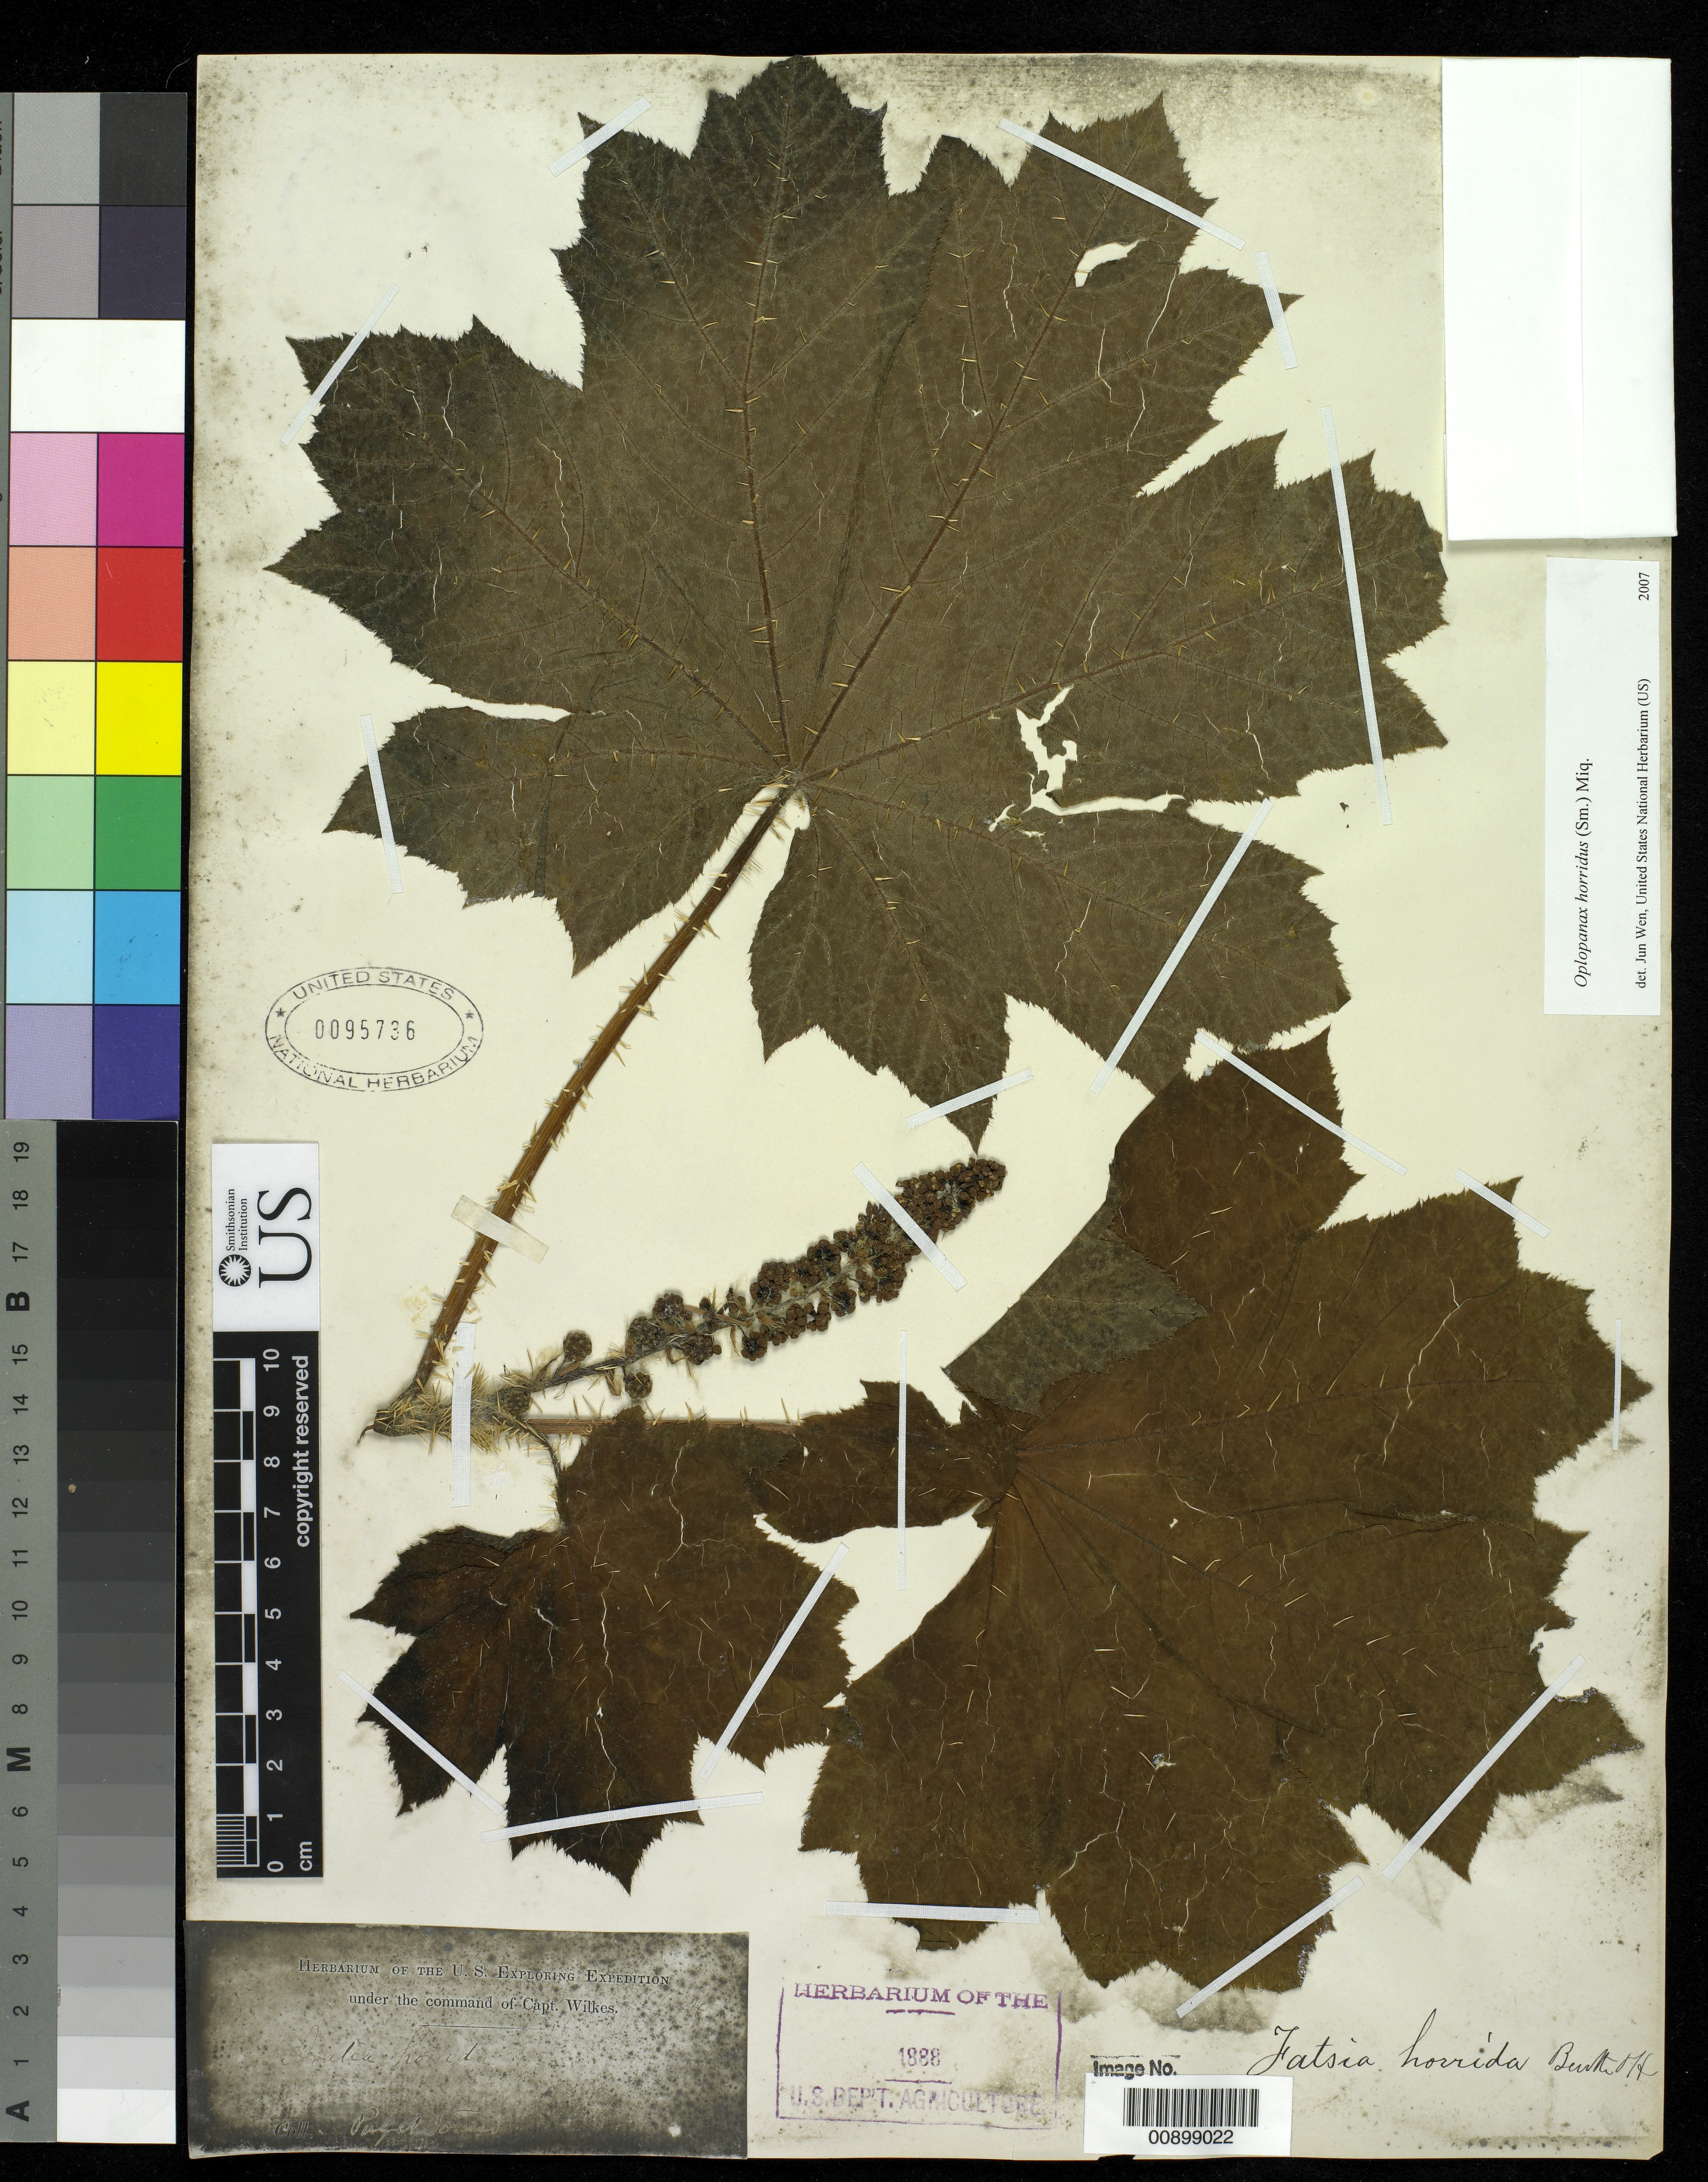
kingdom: Plantae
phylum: Tracheophyta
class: Magnoliopsida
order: Apiales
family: Araliaceae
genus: Oplopanax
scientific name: Oplopanax horridus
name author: (Sm.) Miq.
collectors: Wilkes Explor. Exped.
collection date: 1838/1842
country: United States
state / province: Washington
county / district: King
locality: Puget Sound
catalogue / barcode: US 95736